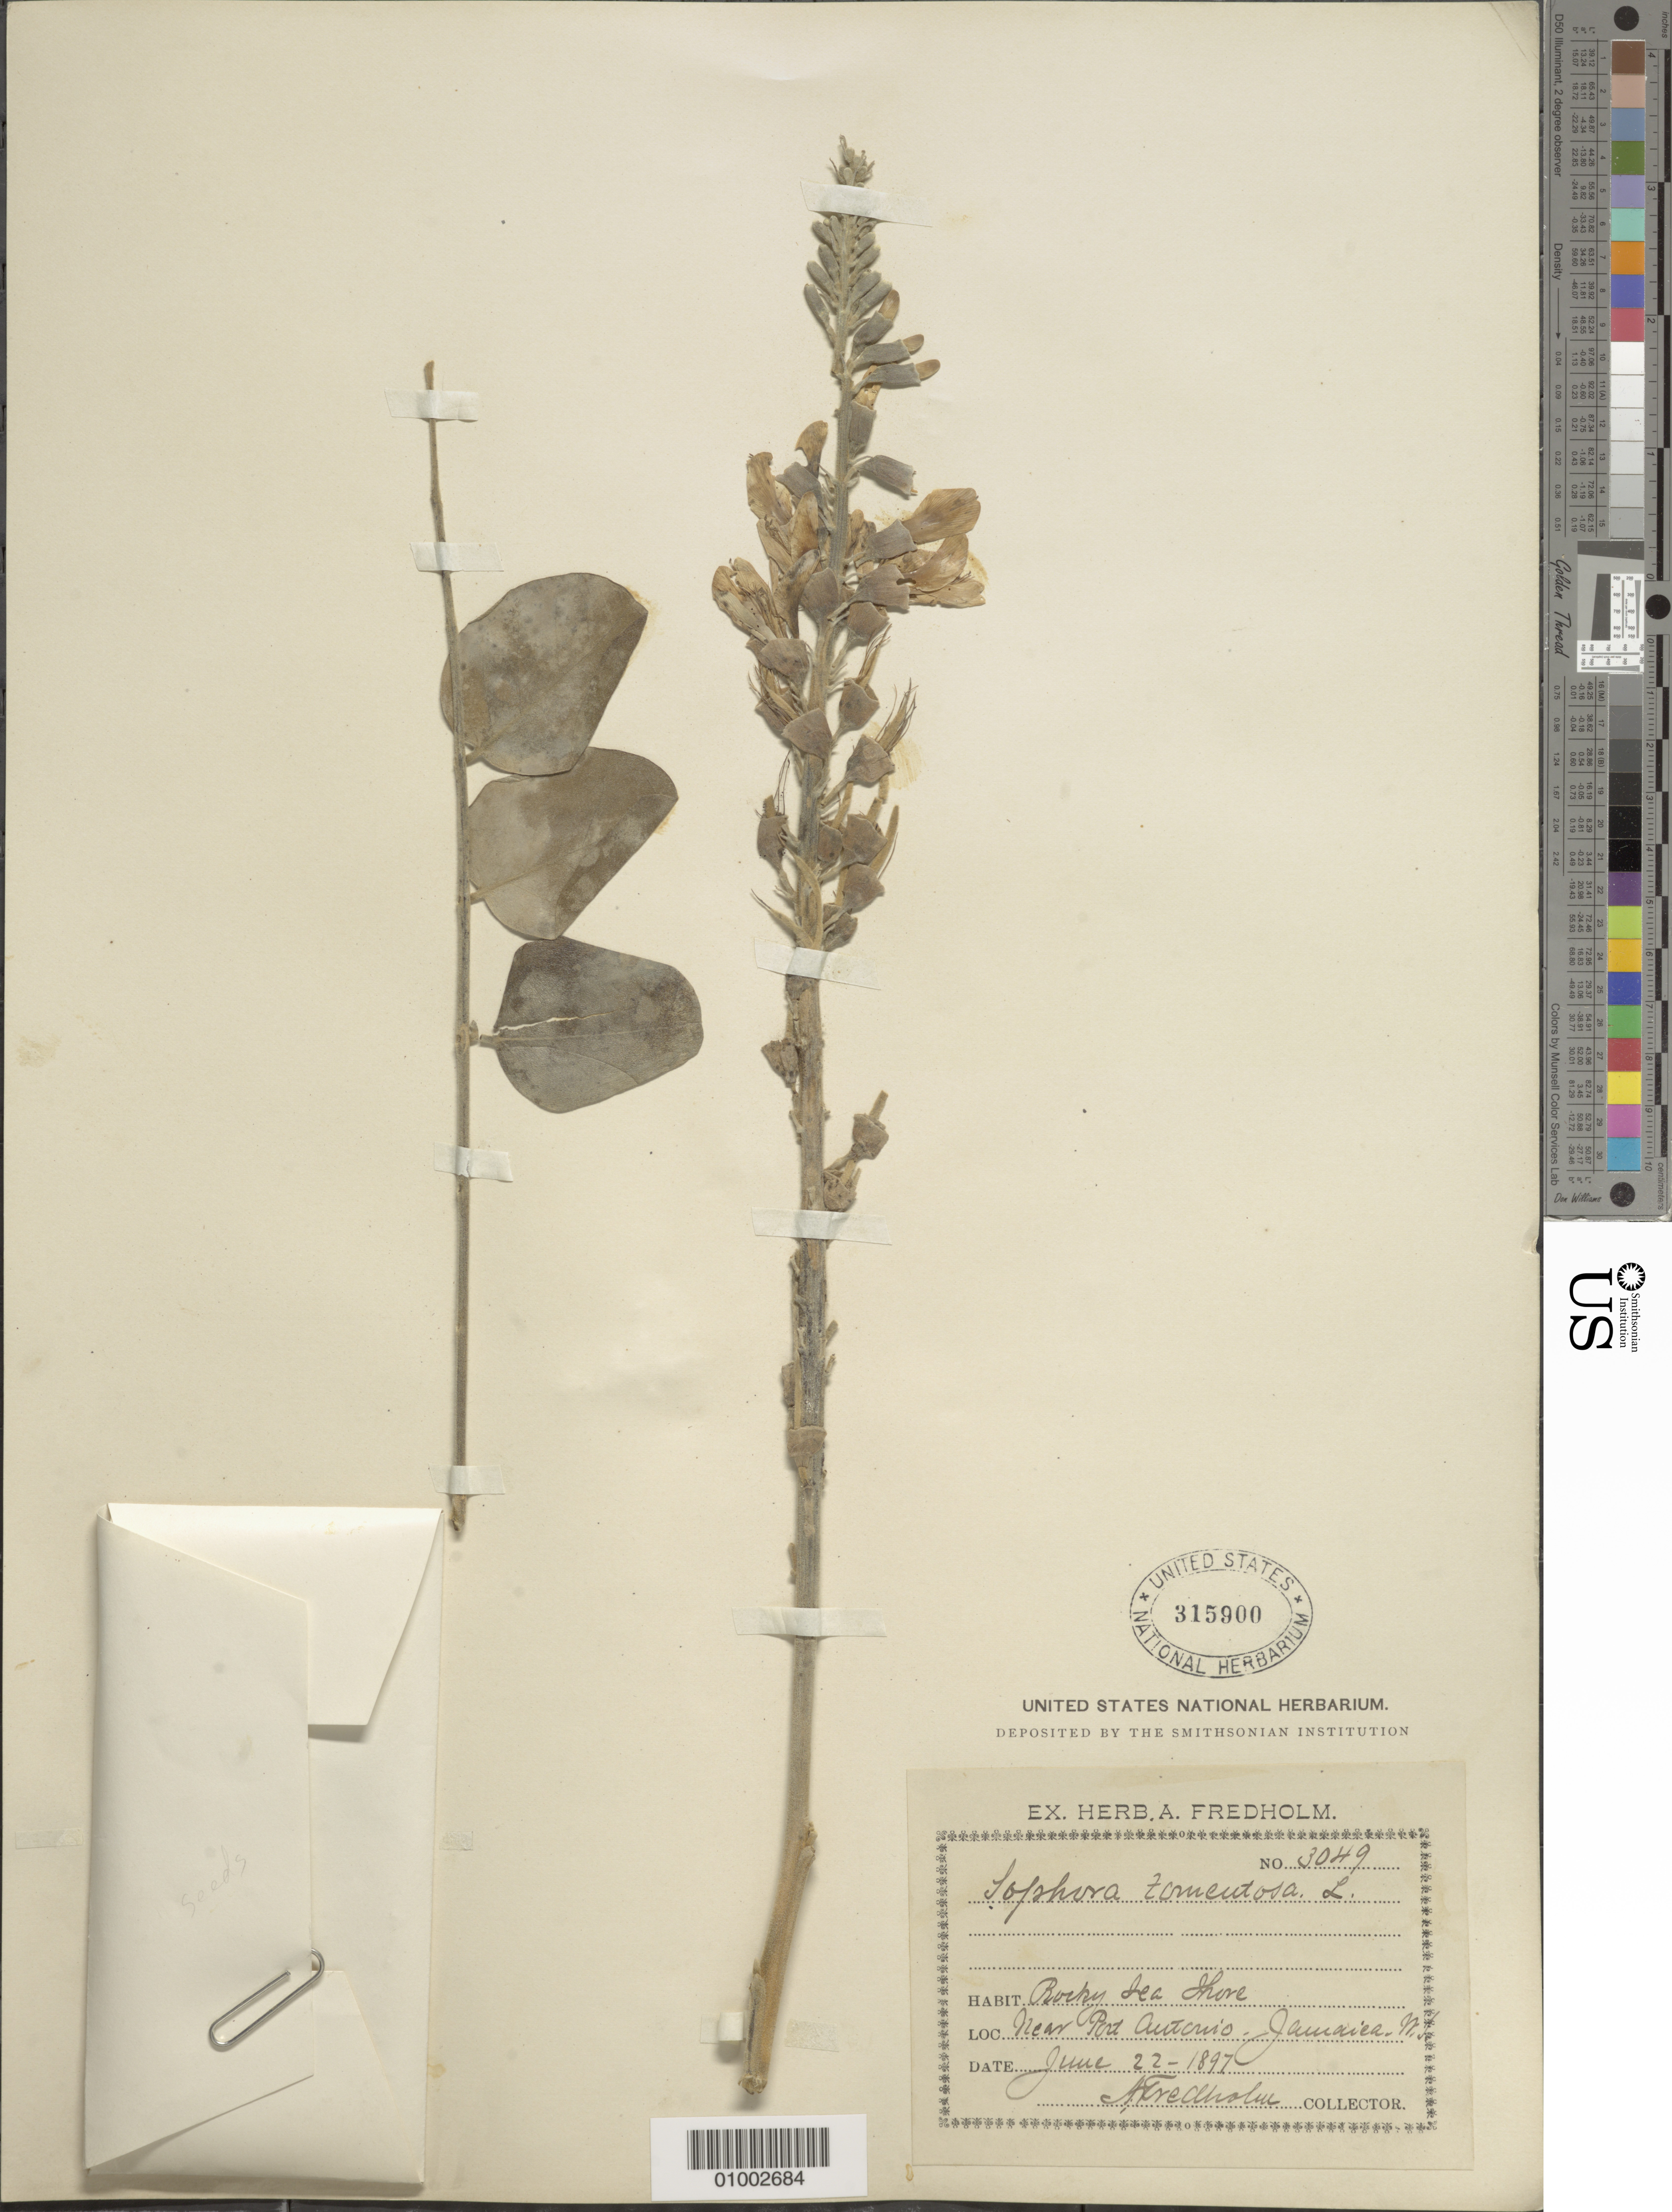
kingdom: Plantae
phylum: Tracheophyta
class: Magnoliopsida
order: Fabales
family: Fabaceae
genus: Sophora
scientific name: Sophora tomentosa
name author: L.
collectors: A. Fredholm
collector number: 3049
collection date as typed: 22 Jun 1897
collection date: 1897-06-22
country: Jamaica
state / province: Portland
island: Jamaica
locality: Near Port Antonio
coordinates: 0 N, 0 E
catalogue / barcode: US 315900